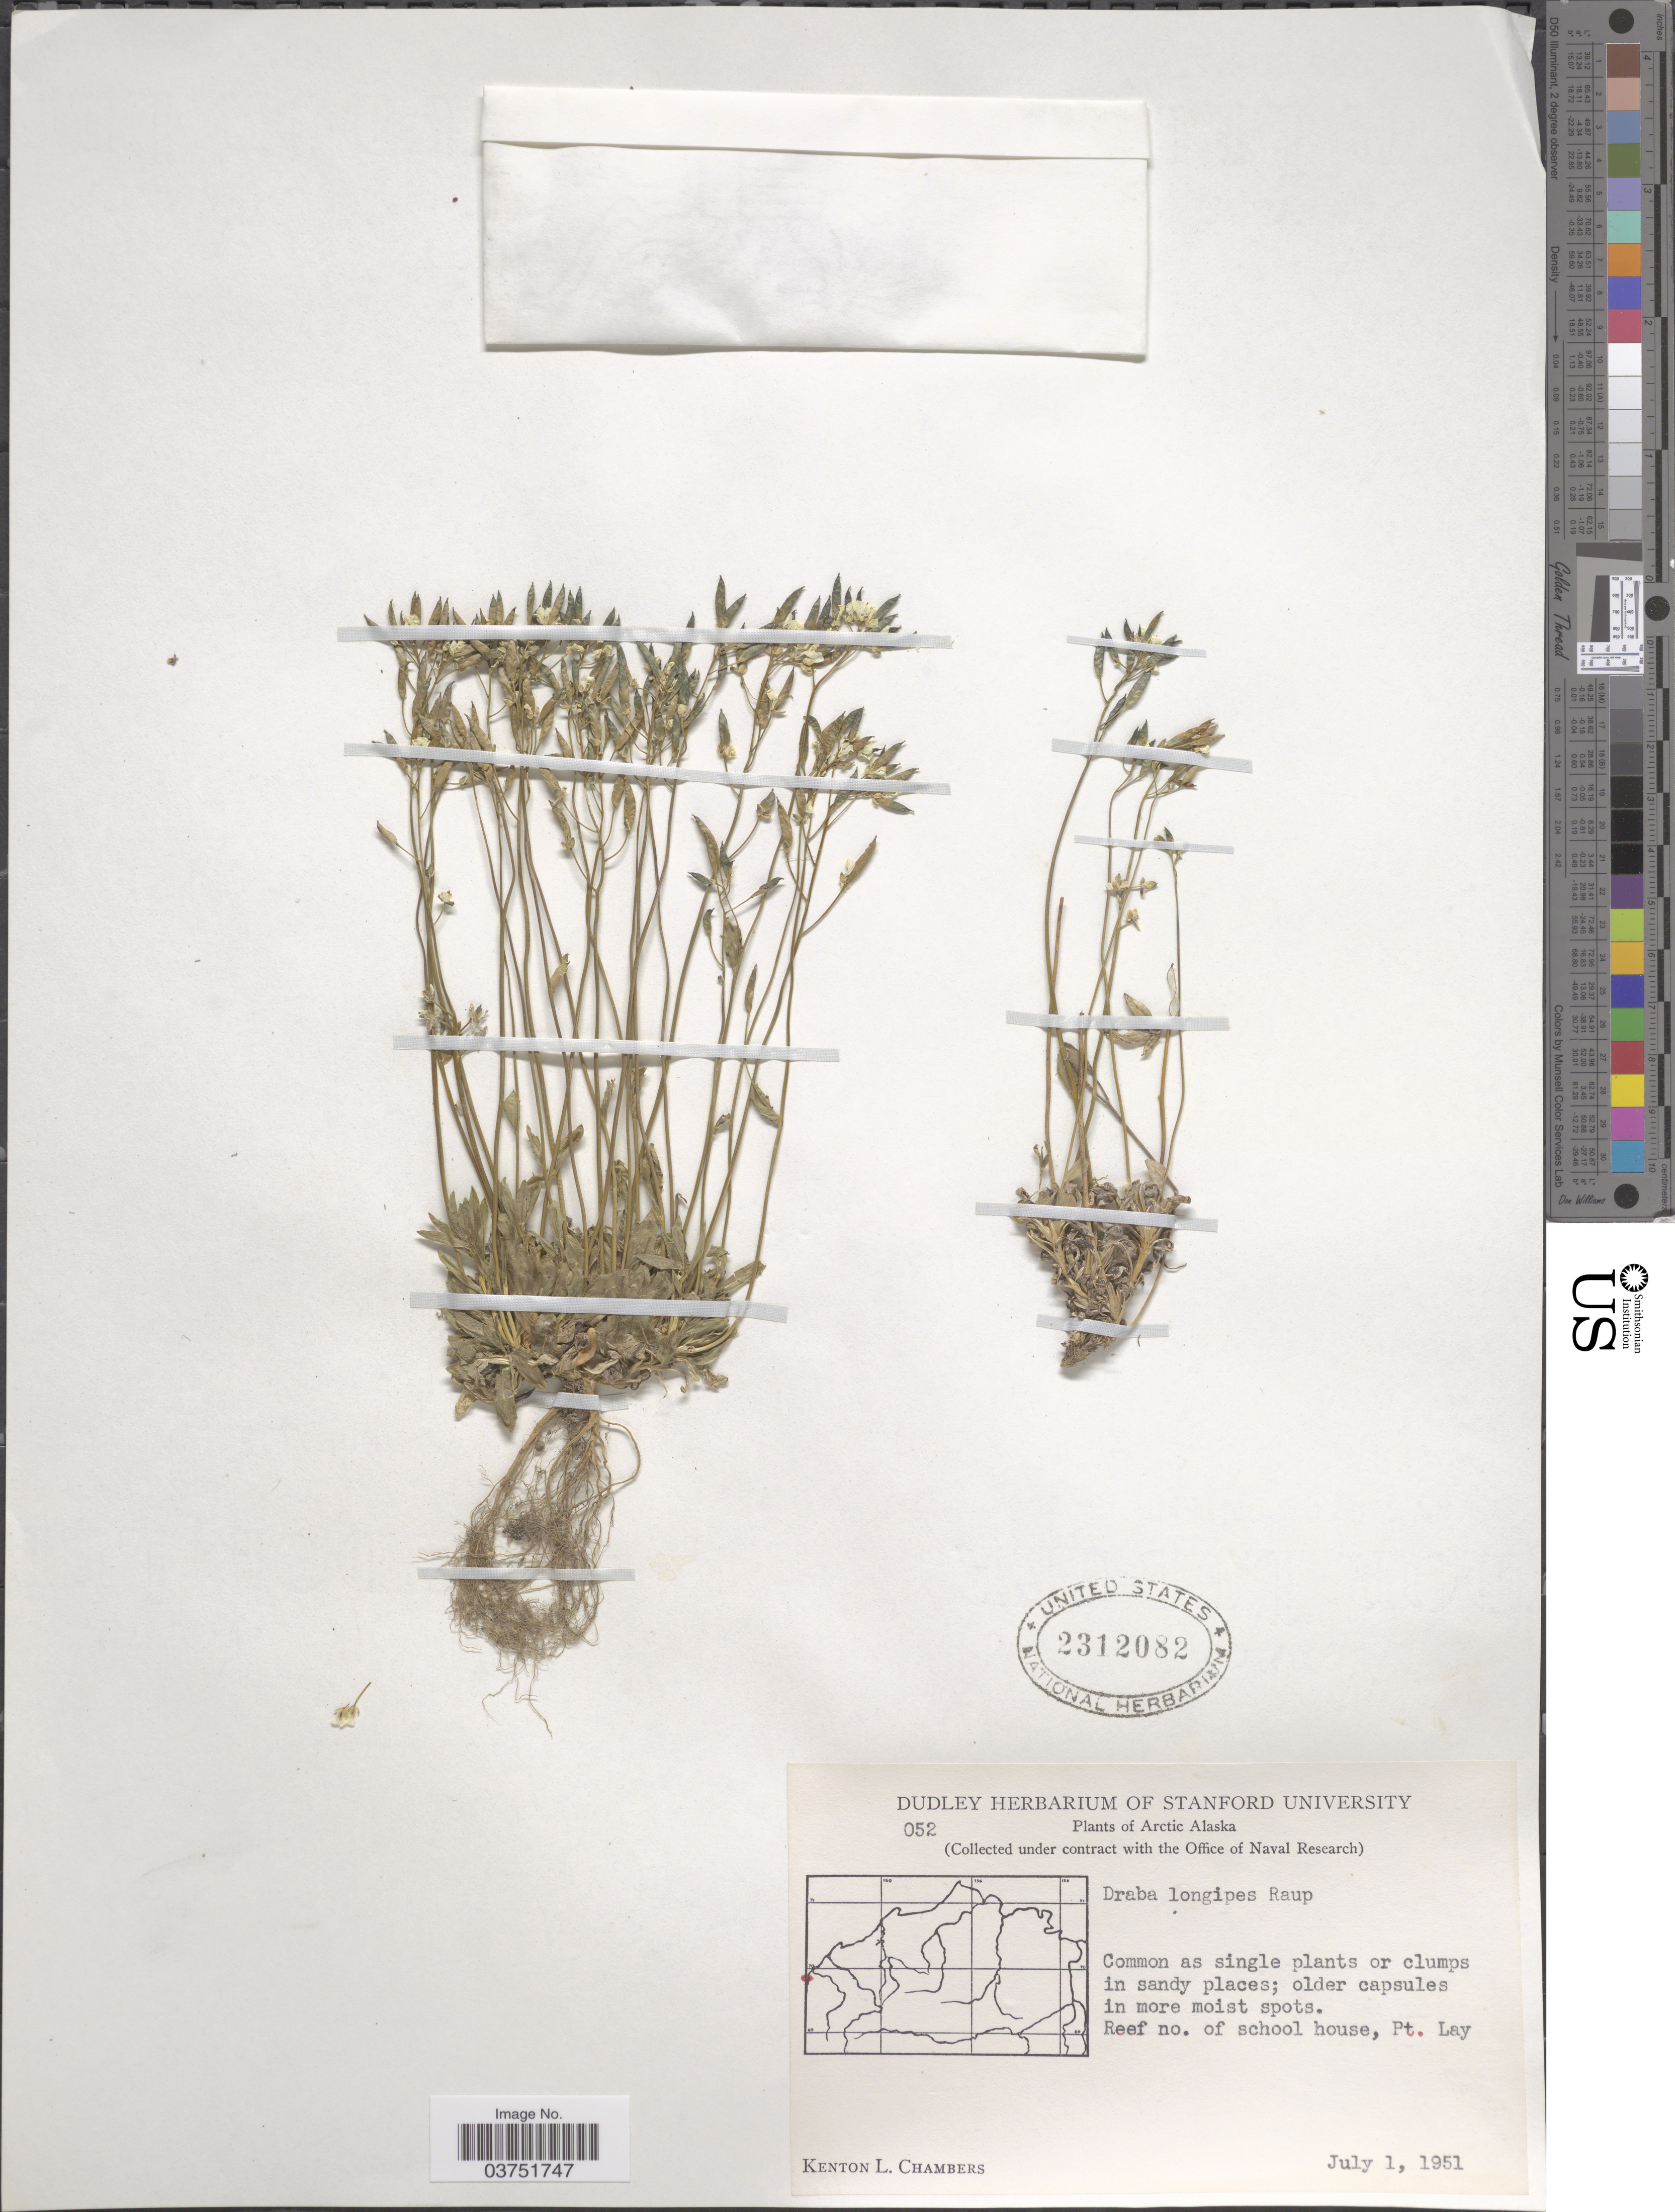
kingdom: Plantae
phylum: Tracheophyta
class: Magnoliopsida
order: Brassicales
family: Brassicaceae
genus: Draba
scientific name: Draba longipes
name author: Raup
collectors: K. L. Chambers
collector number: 52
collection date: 1951-07-01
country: United States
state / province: Alaska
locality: Arctic Alaska. Reef no. of school house, Pt. Lay.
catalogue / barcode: US 2312082